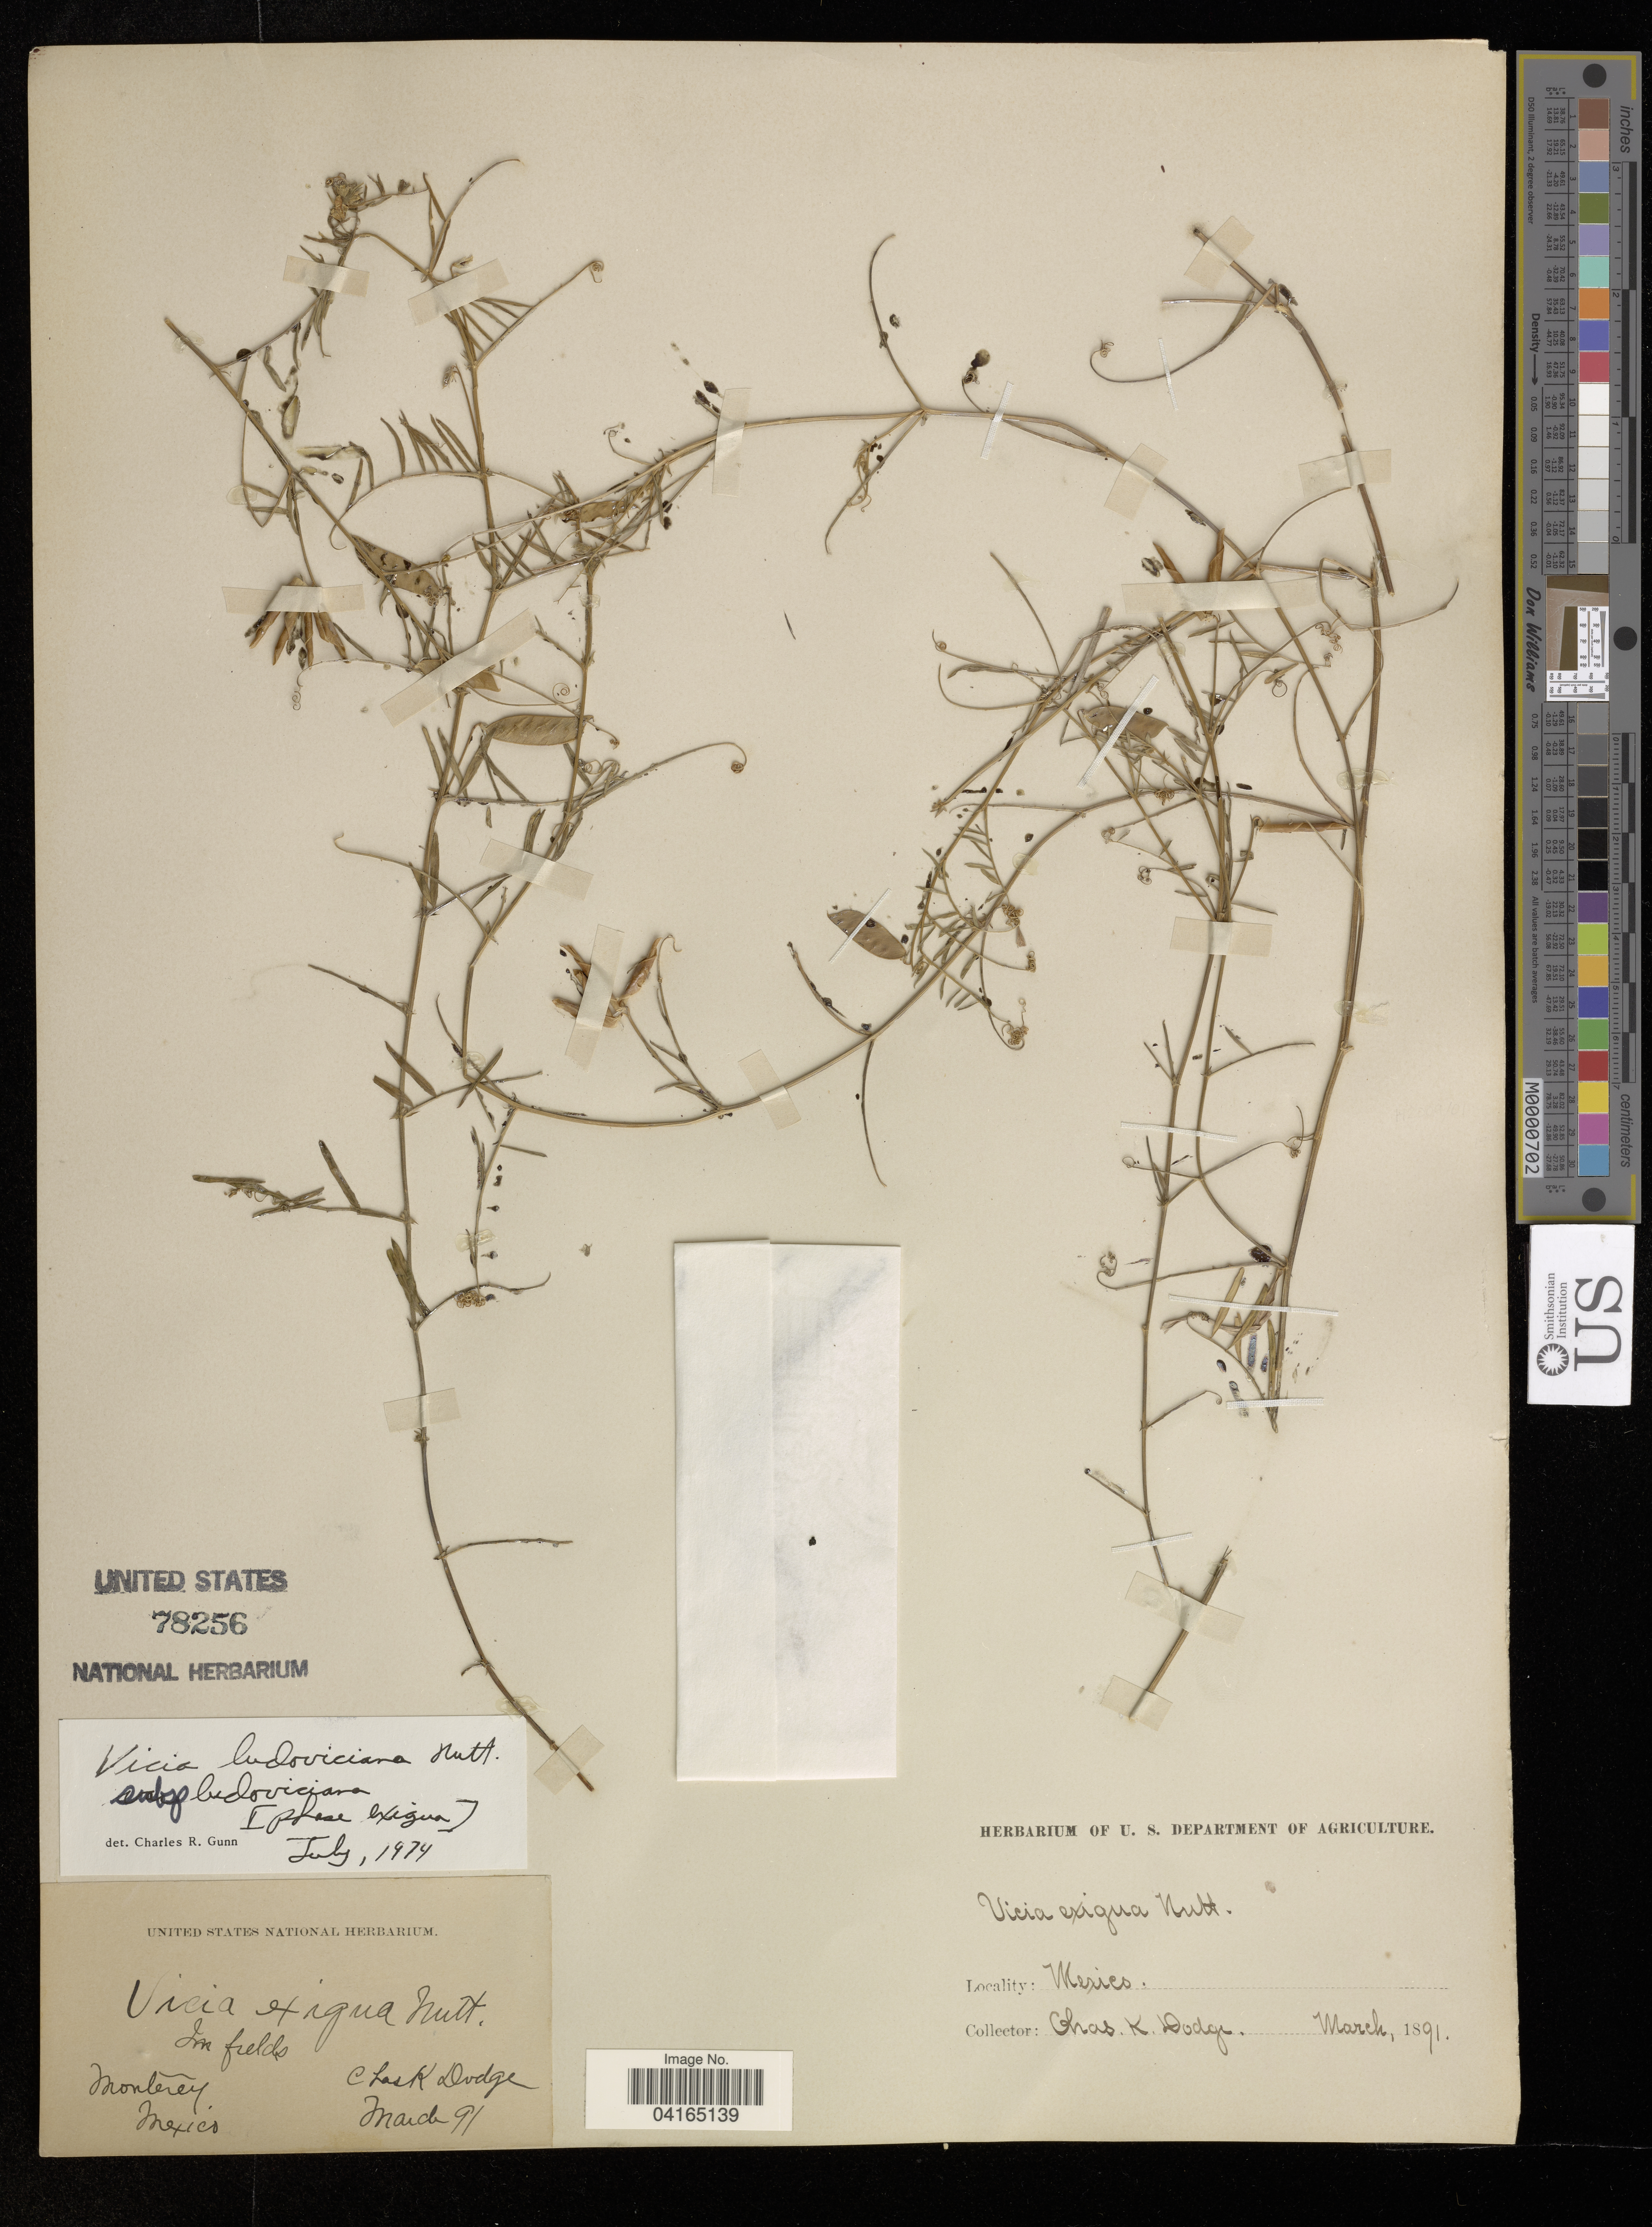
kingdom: Plantae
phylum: Tracheophyta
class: Magnoliopsida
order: Fabales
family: Fabaceae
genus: Vicia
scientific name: Vicia exigua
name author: Nutt.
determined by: Hechenleitner, Paulina, RBG Edinburgh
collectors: C. Dodge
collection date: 1891-03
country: Mexico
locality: In fields. Monterey.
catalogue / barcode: US 78256